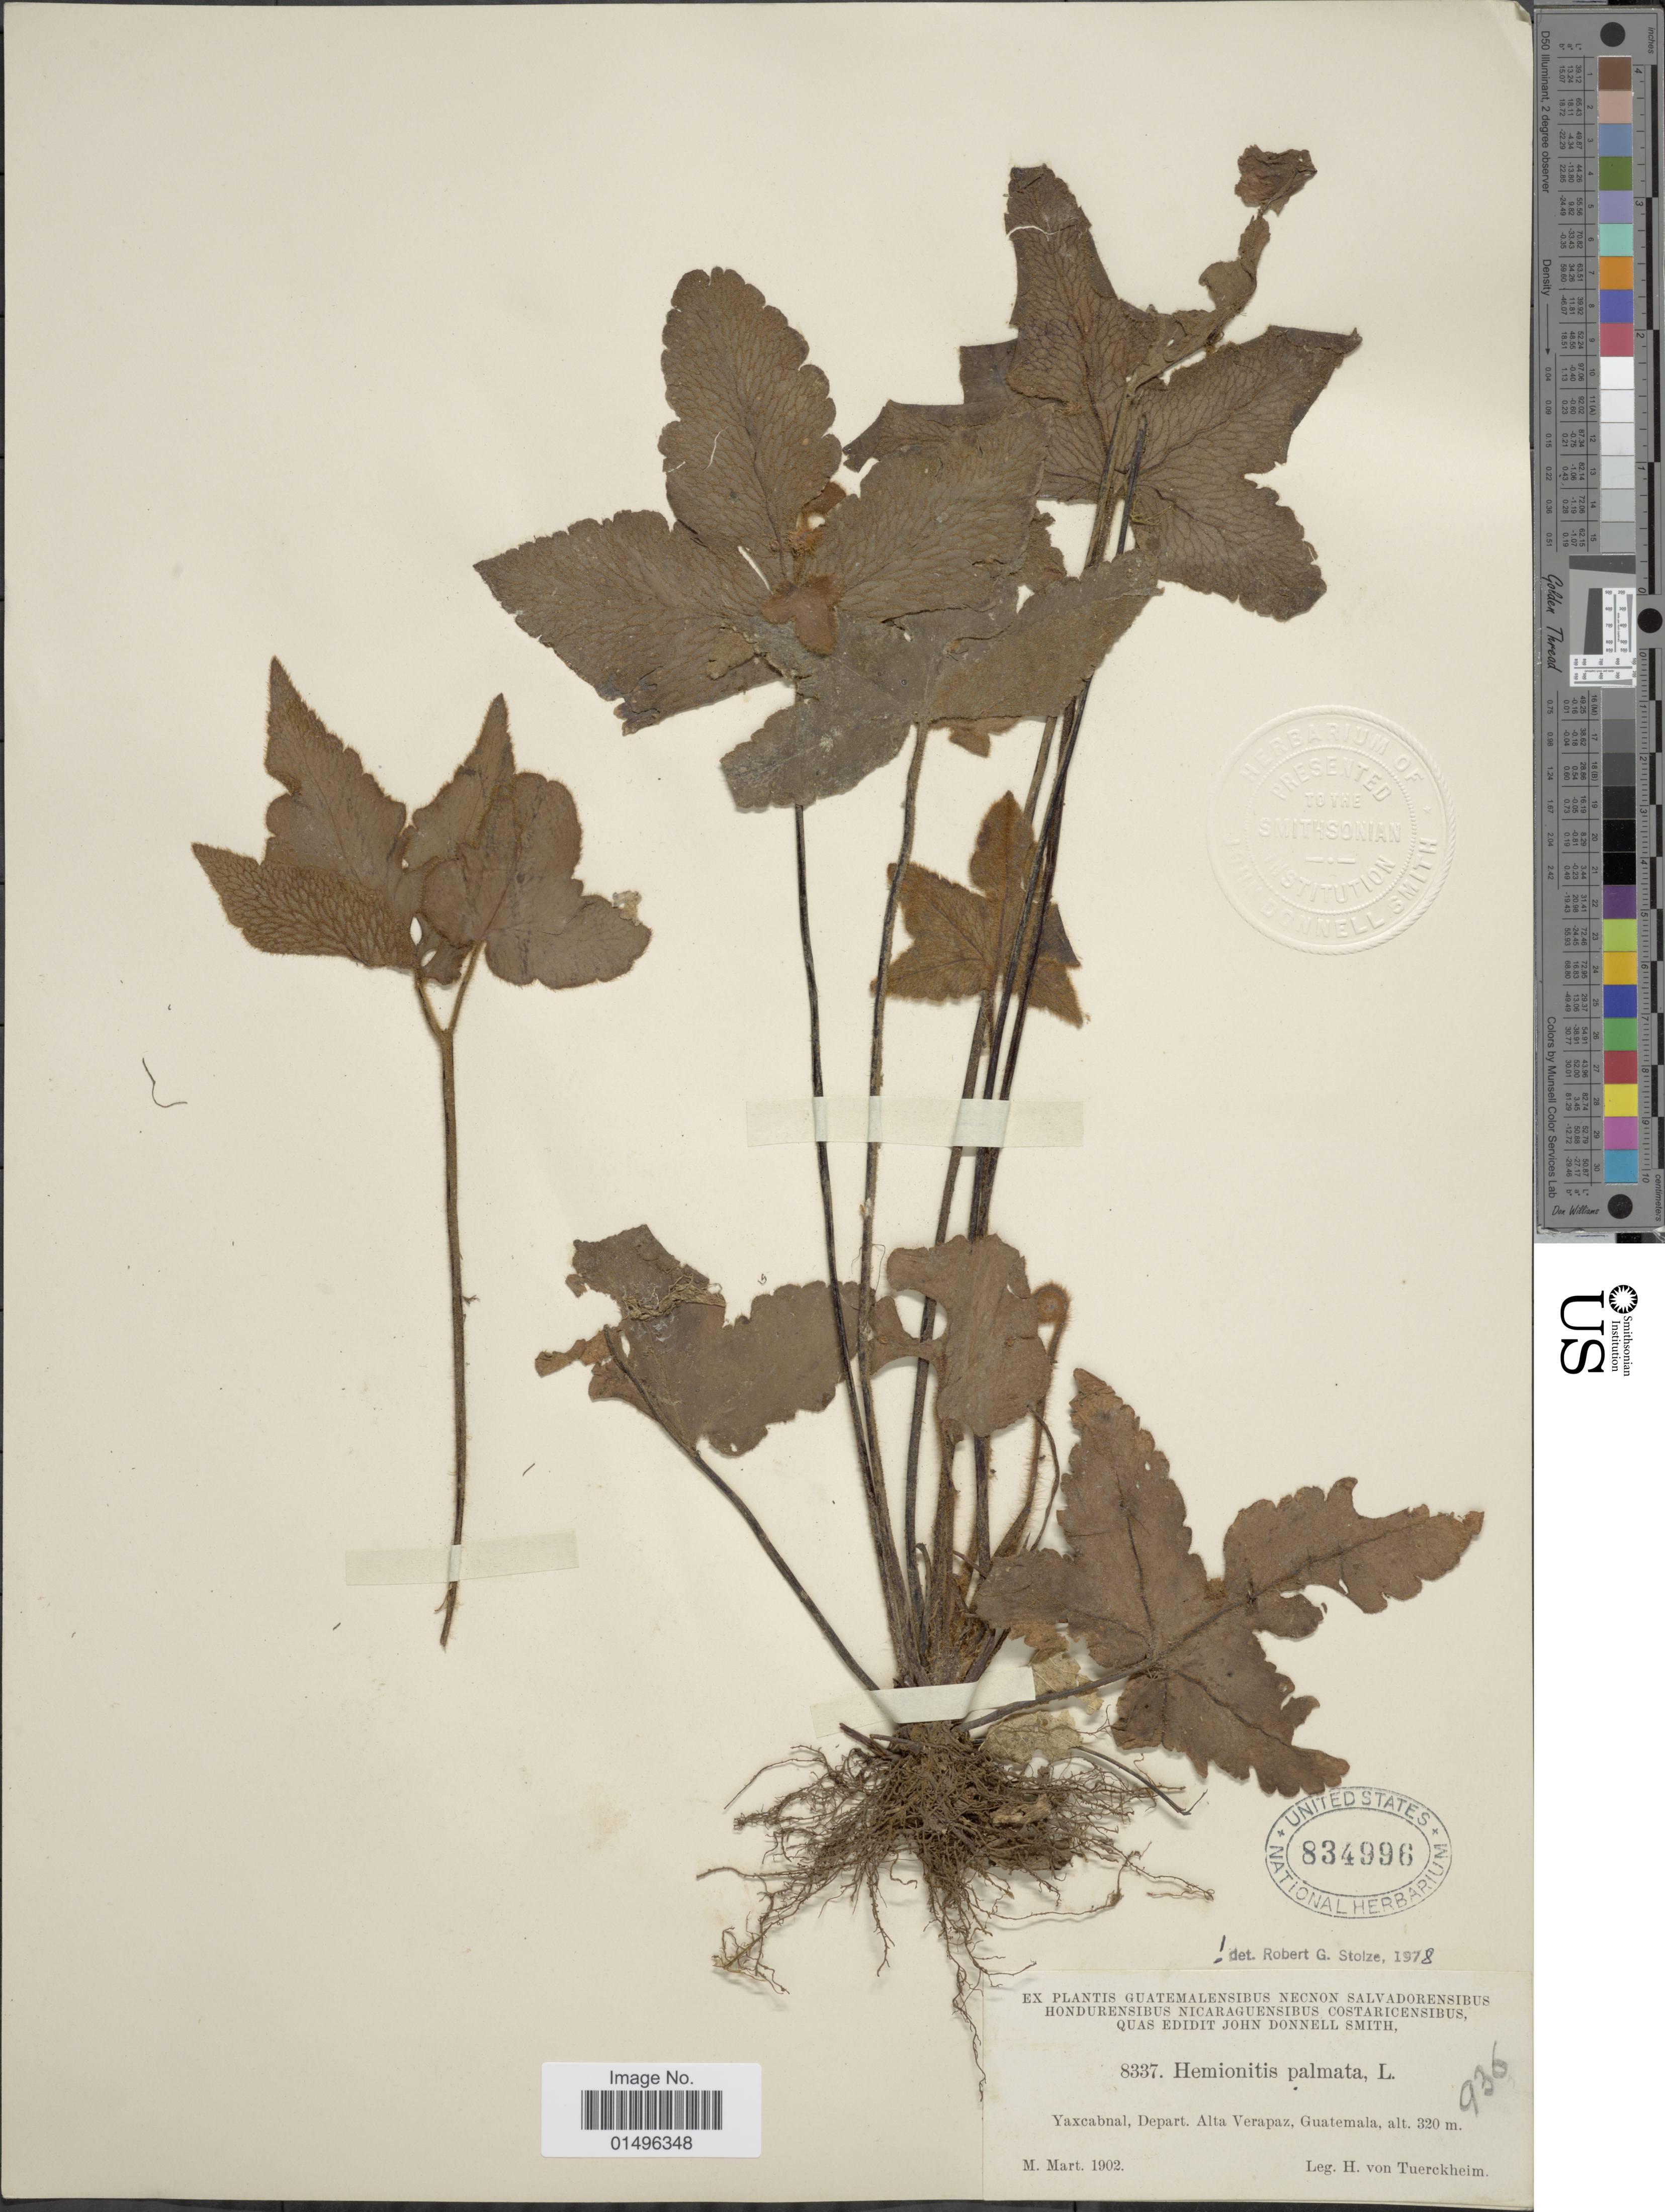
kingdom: Plantae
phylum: Tracheophyta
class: Polypodiopsida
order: Polypodiales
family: Pteridaceae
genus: Hemionitis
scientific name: Hemionitis palmata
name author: L.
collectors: H. von Tuerckheim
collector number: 8337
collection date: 1902-03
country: Guatemala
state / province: Alta Verapaz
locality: Guatemala, Yaxcabnal, Depart. Alta Verapaz.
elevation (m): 320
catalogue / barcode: US 834996